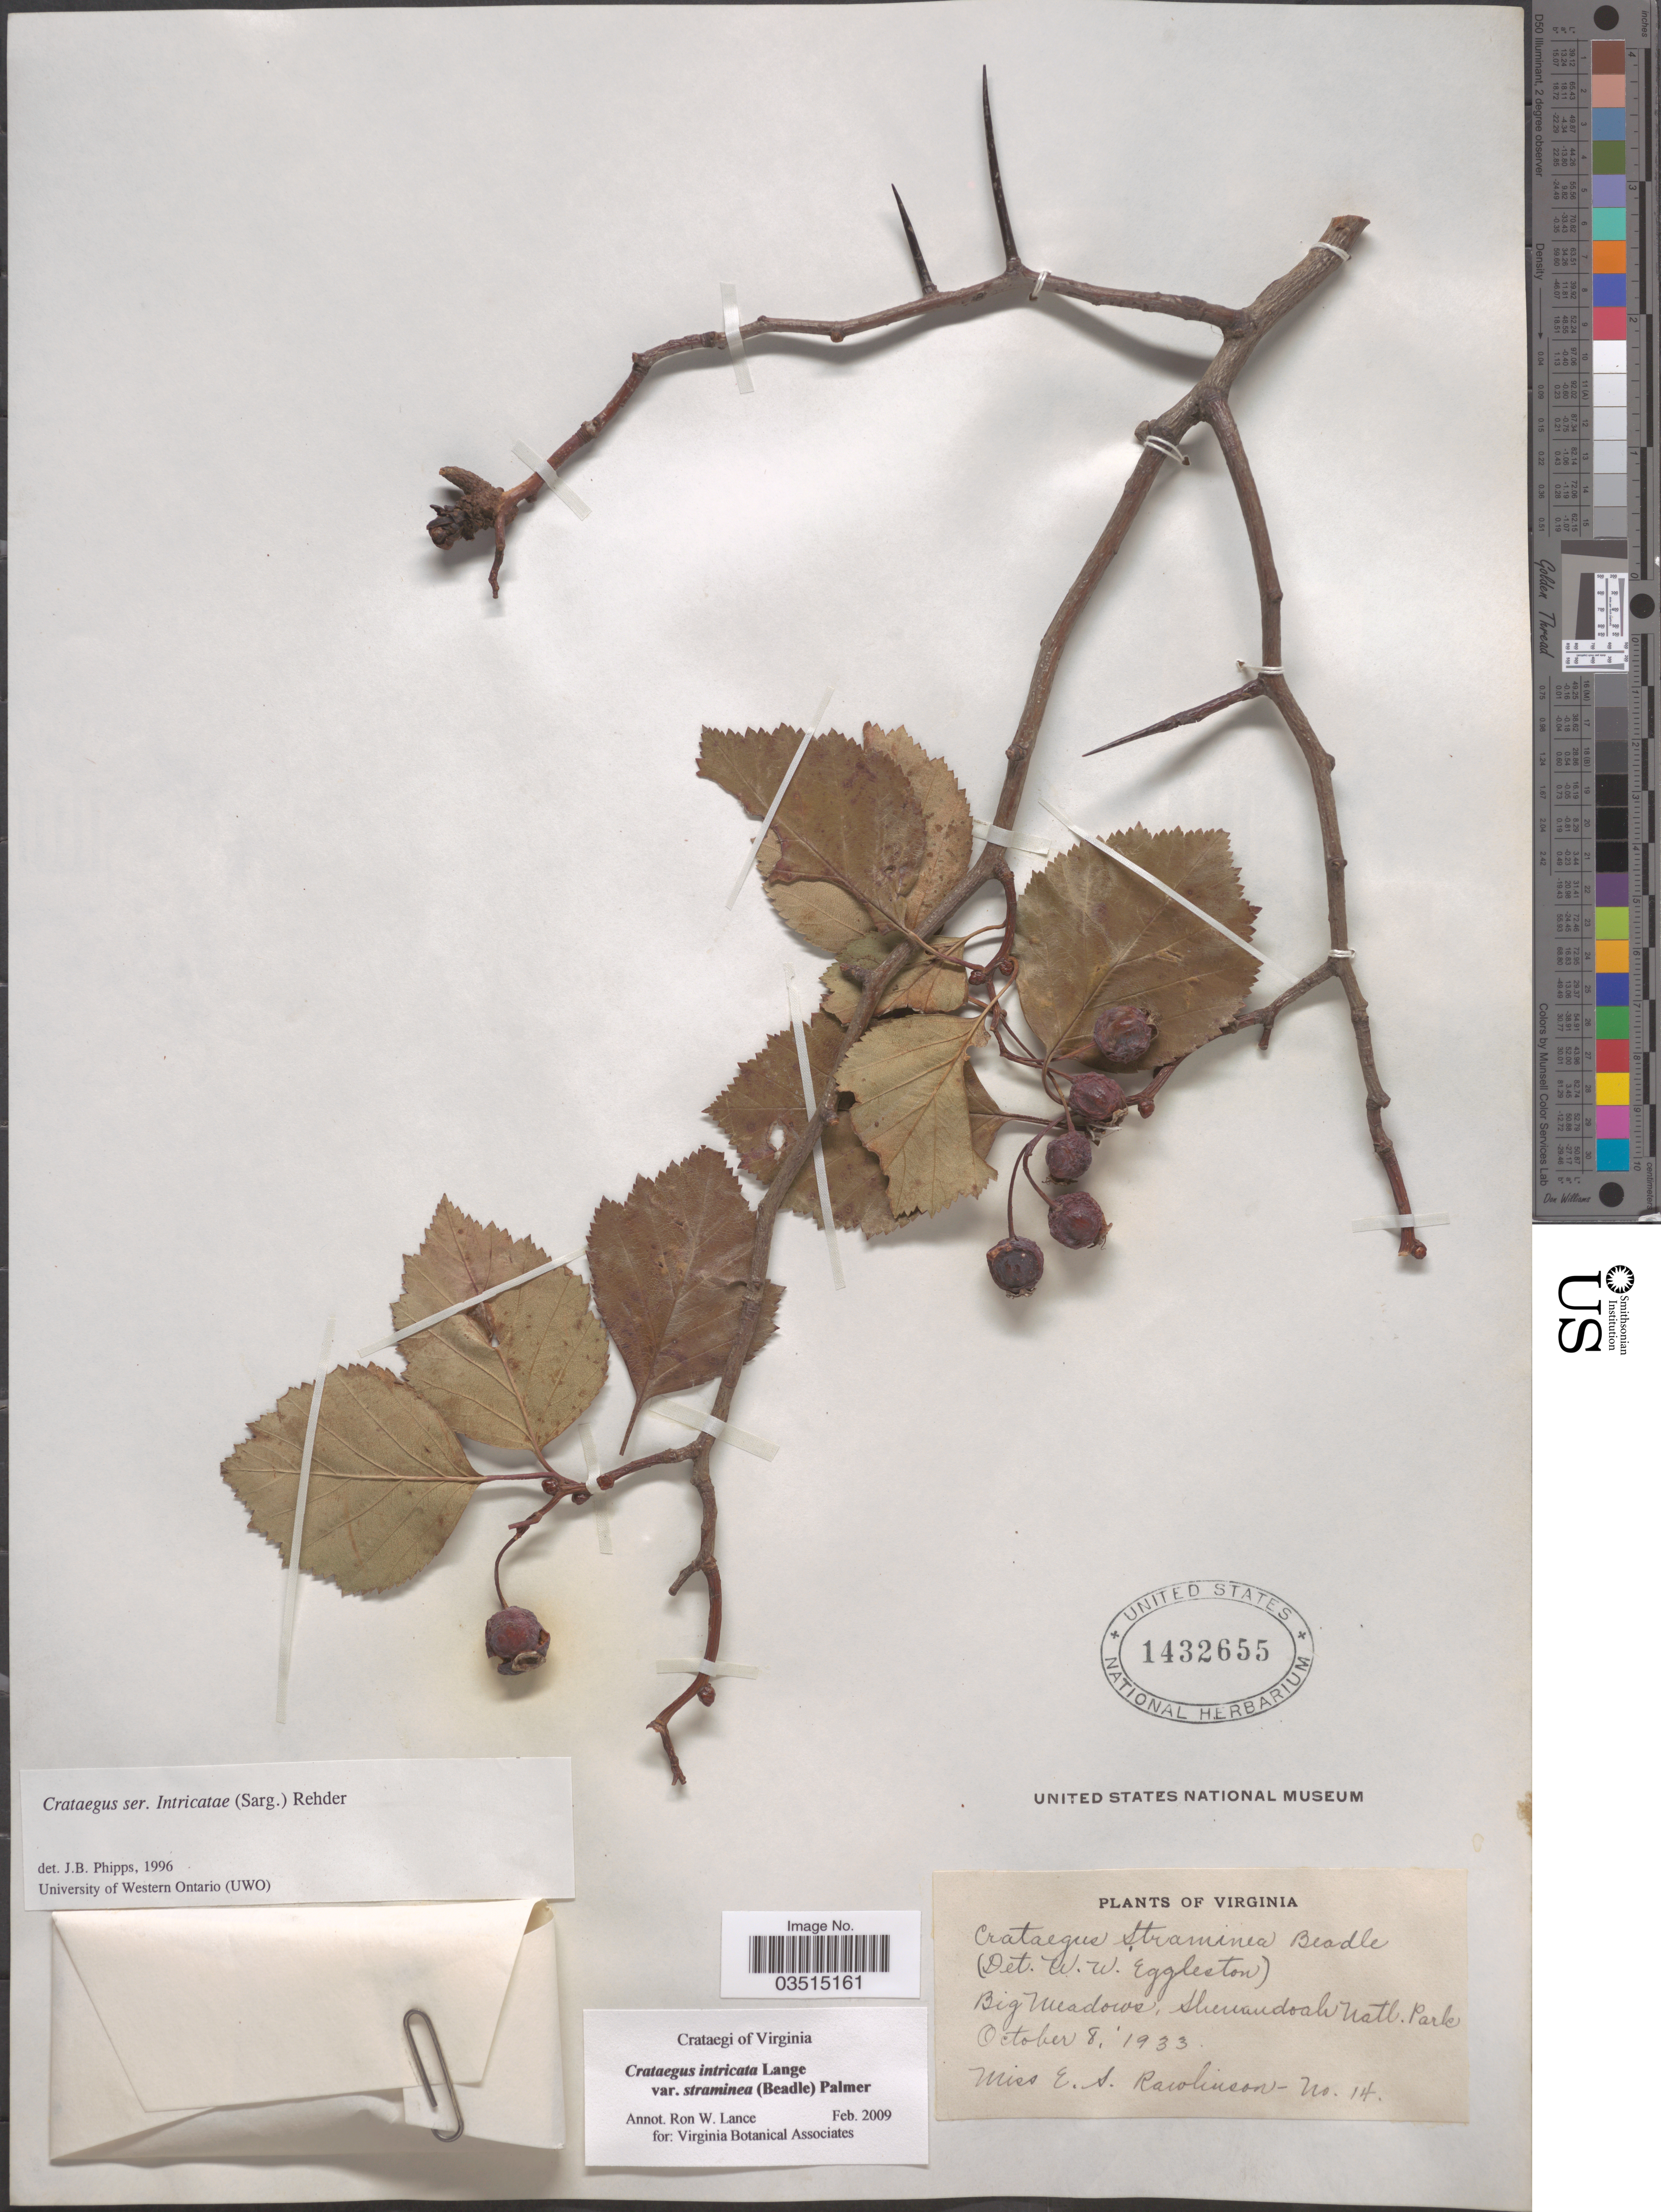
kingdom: Plantae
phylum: Tracheophyta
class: Magnoliopsida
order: Rosales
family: Rosaceae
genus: Crataegus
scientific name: Crataegus intricata var. straminea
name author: (Beadle) E.J. Palmer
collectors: E. S. Rawlinson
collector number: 14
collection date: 1933-10-08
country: United States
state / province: Virginia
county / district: Madison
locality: Big Meadows, Shenandoah Natl. Park.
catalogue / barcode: US 1432655